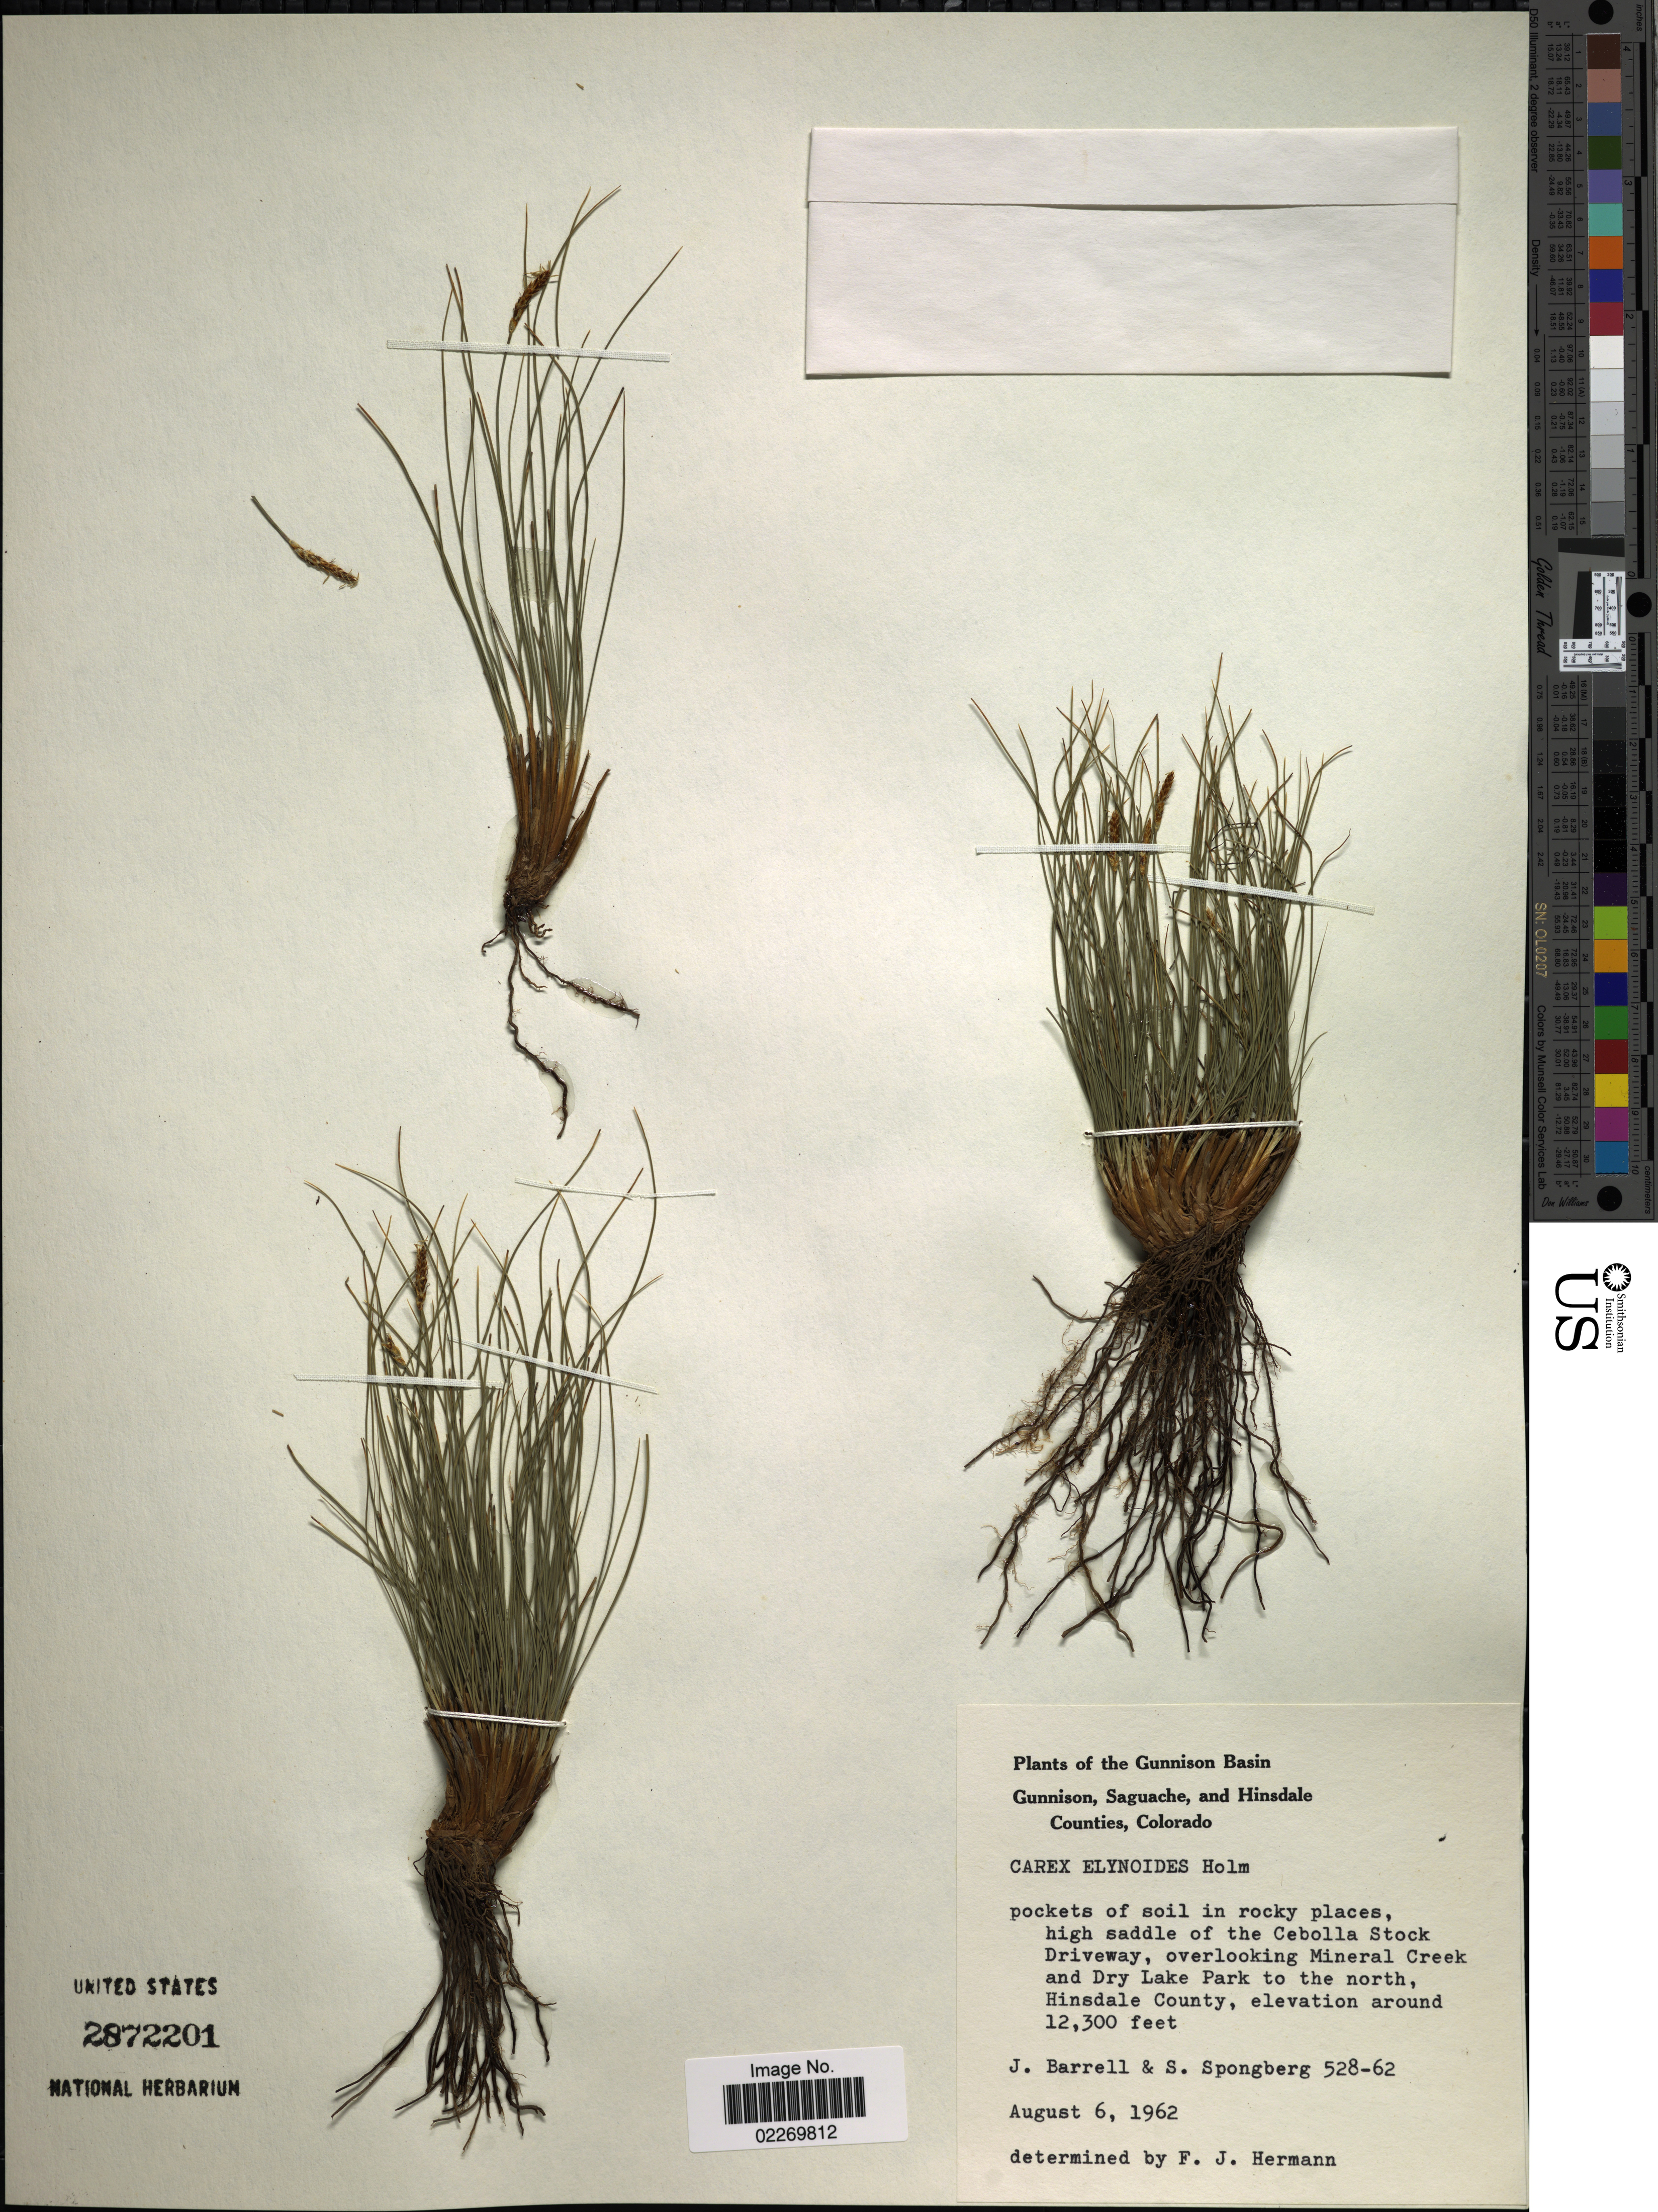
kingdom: Plantae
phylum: Tracheophyta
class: Liliopsida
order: Poales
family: Cyperaceae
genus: Carex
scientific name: Carex elynoides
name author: Holm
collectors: J. Barrell & S. A.Spongberg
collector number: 528-62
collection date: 1962-08-06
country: United States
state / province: Colorado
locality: Gunnison Basin. Gunnison, Saguache, and Hinsdale Counties. Pockets of soil in rocky places, high saddle of the Cebolla Stock Driveway, overlooking Mineral Creek and Dry Lake Park to the north, Hinsdale County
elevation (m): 3749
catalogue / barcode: US 2872201